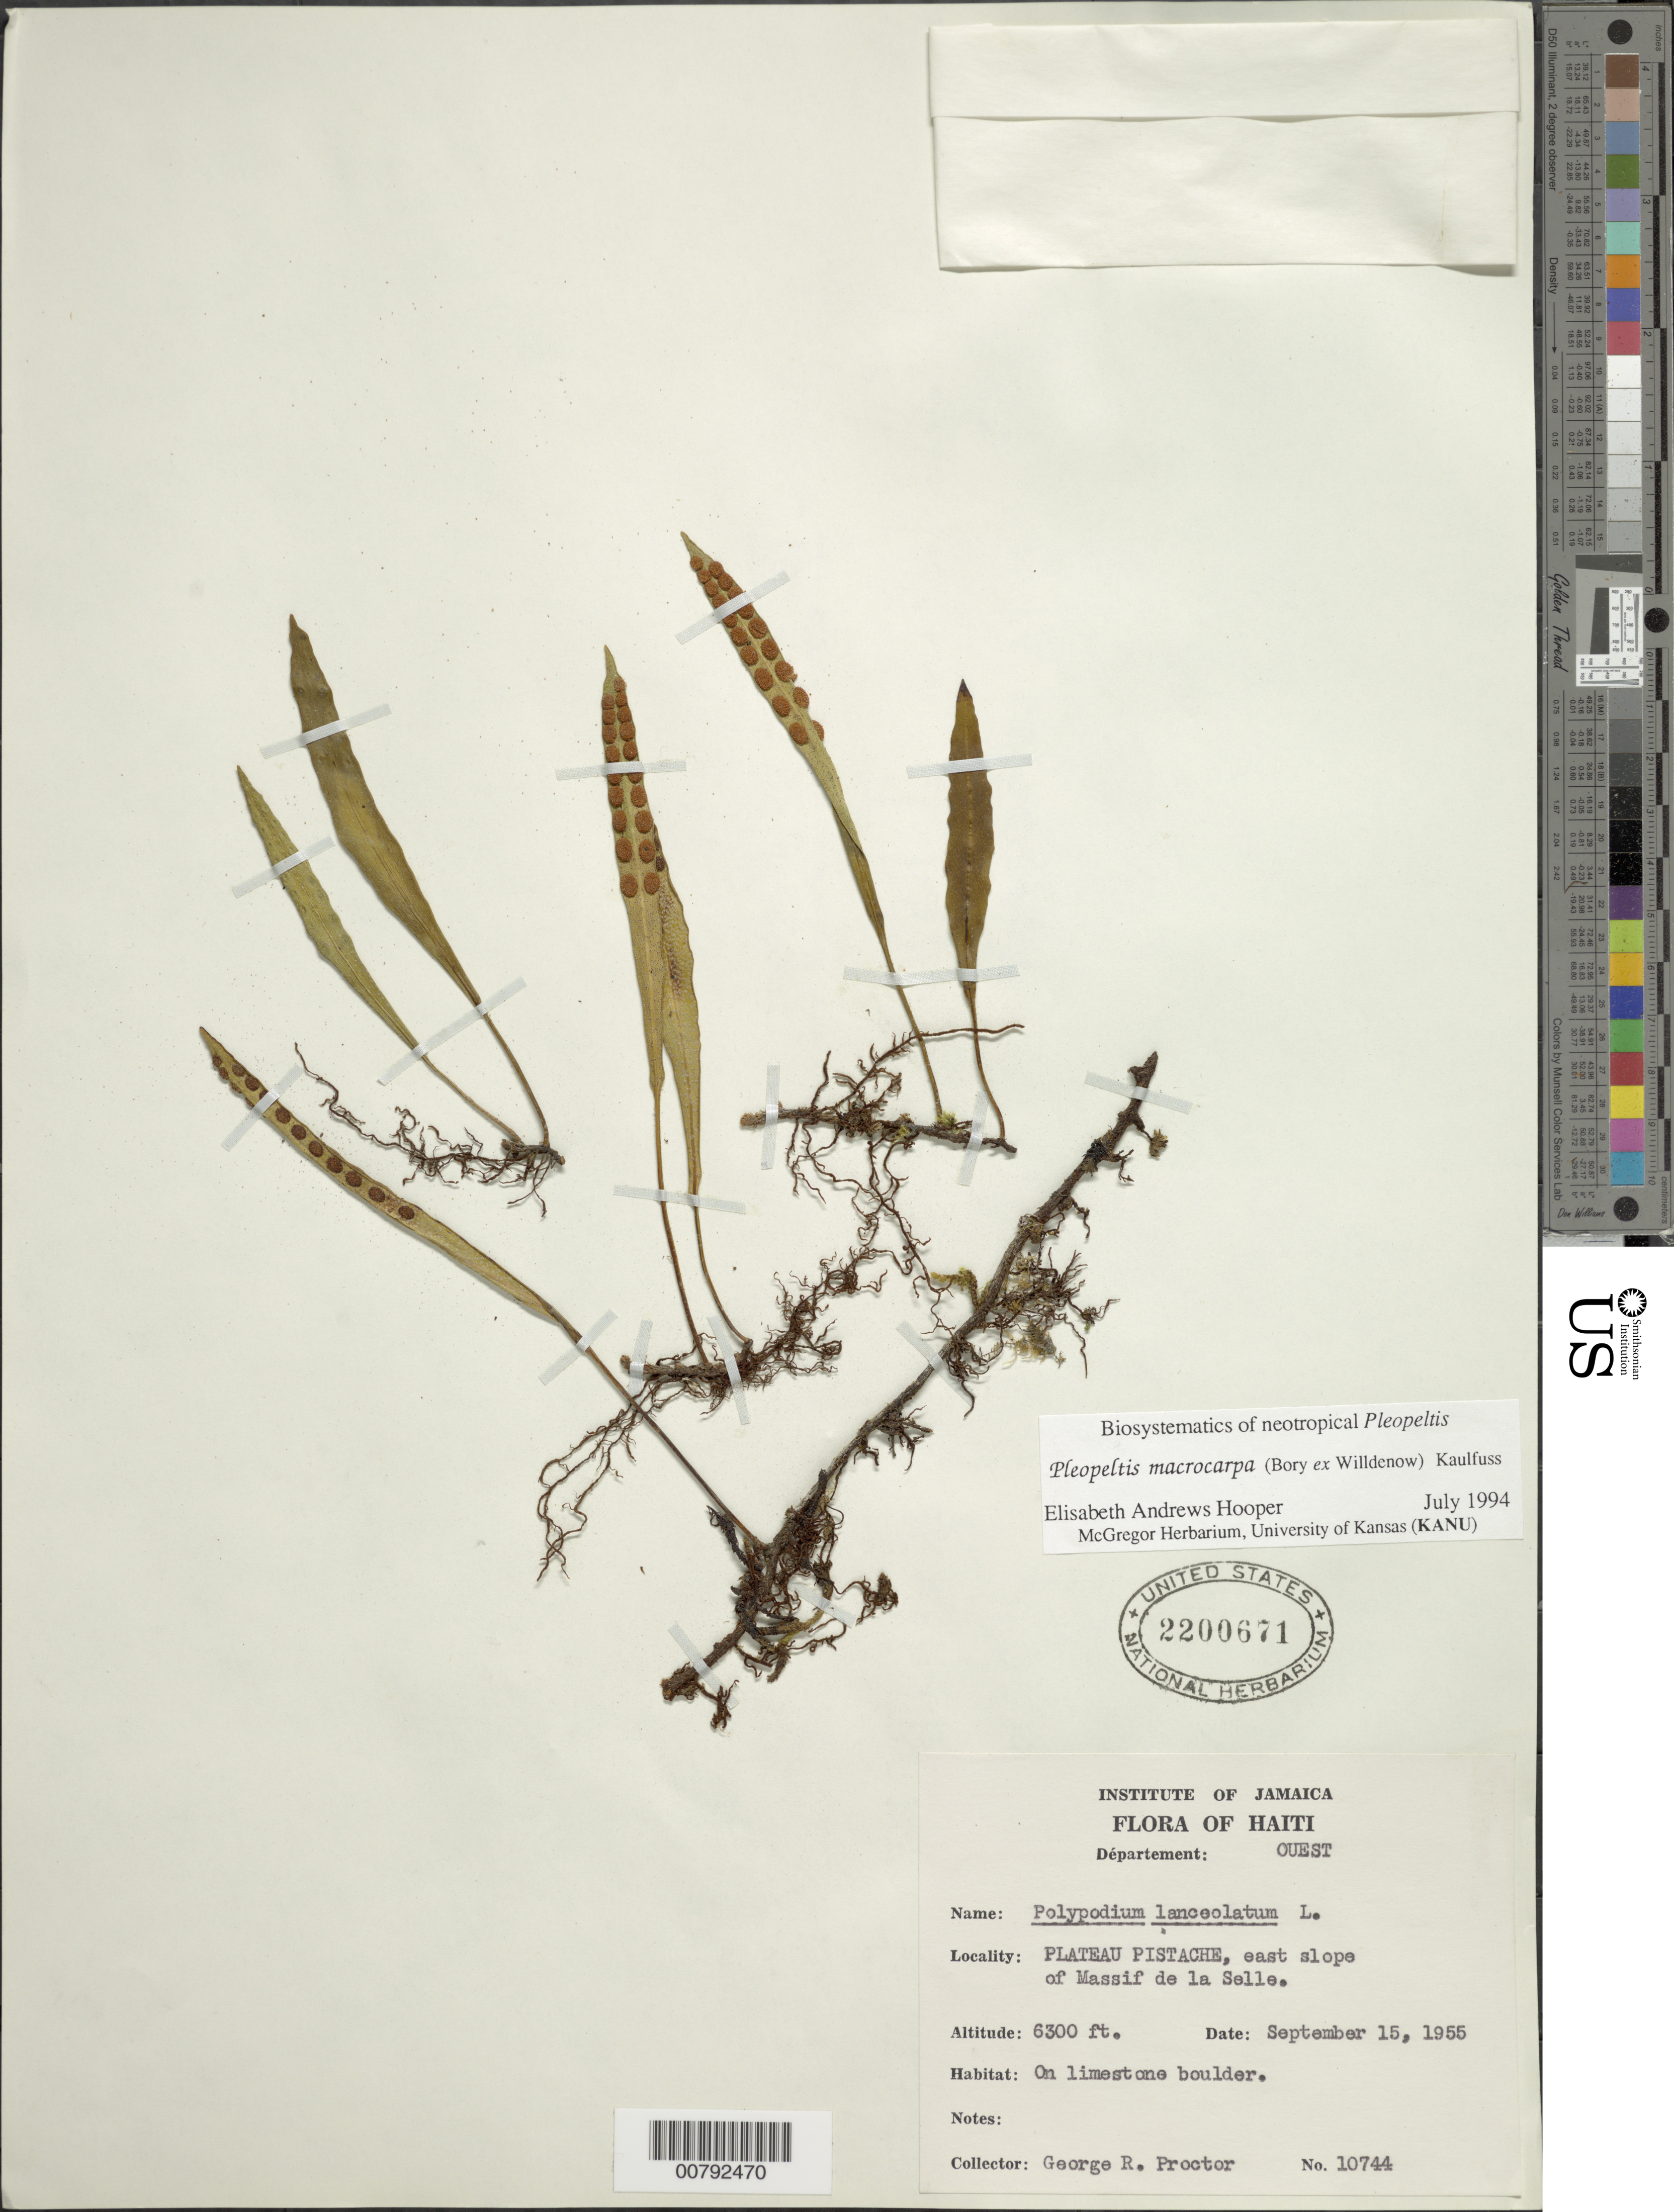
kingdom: Plantae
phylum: Tracheophyta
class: Polypodiopsida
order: Polypodiales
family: Polypodiaceae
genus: Pleopeltis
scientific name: Pleopeltis marginata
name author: A.R. Sm. & Tejero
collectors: G. R. Proctor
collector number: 10744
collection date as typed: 15 Sep 1955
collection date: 1955-09-15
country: Haiti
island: Hispaniola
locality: Plateau Pistache, E slope of Massif de la Selle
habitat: On limestone boulder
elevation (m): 1920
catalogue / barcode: US 2200671